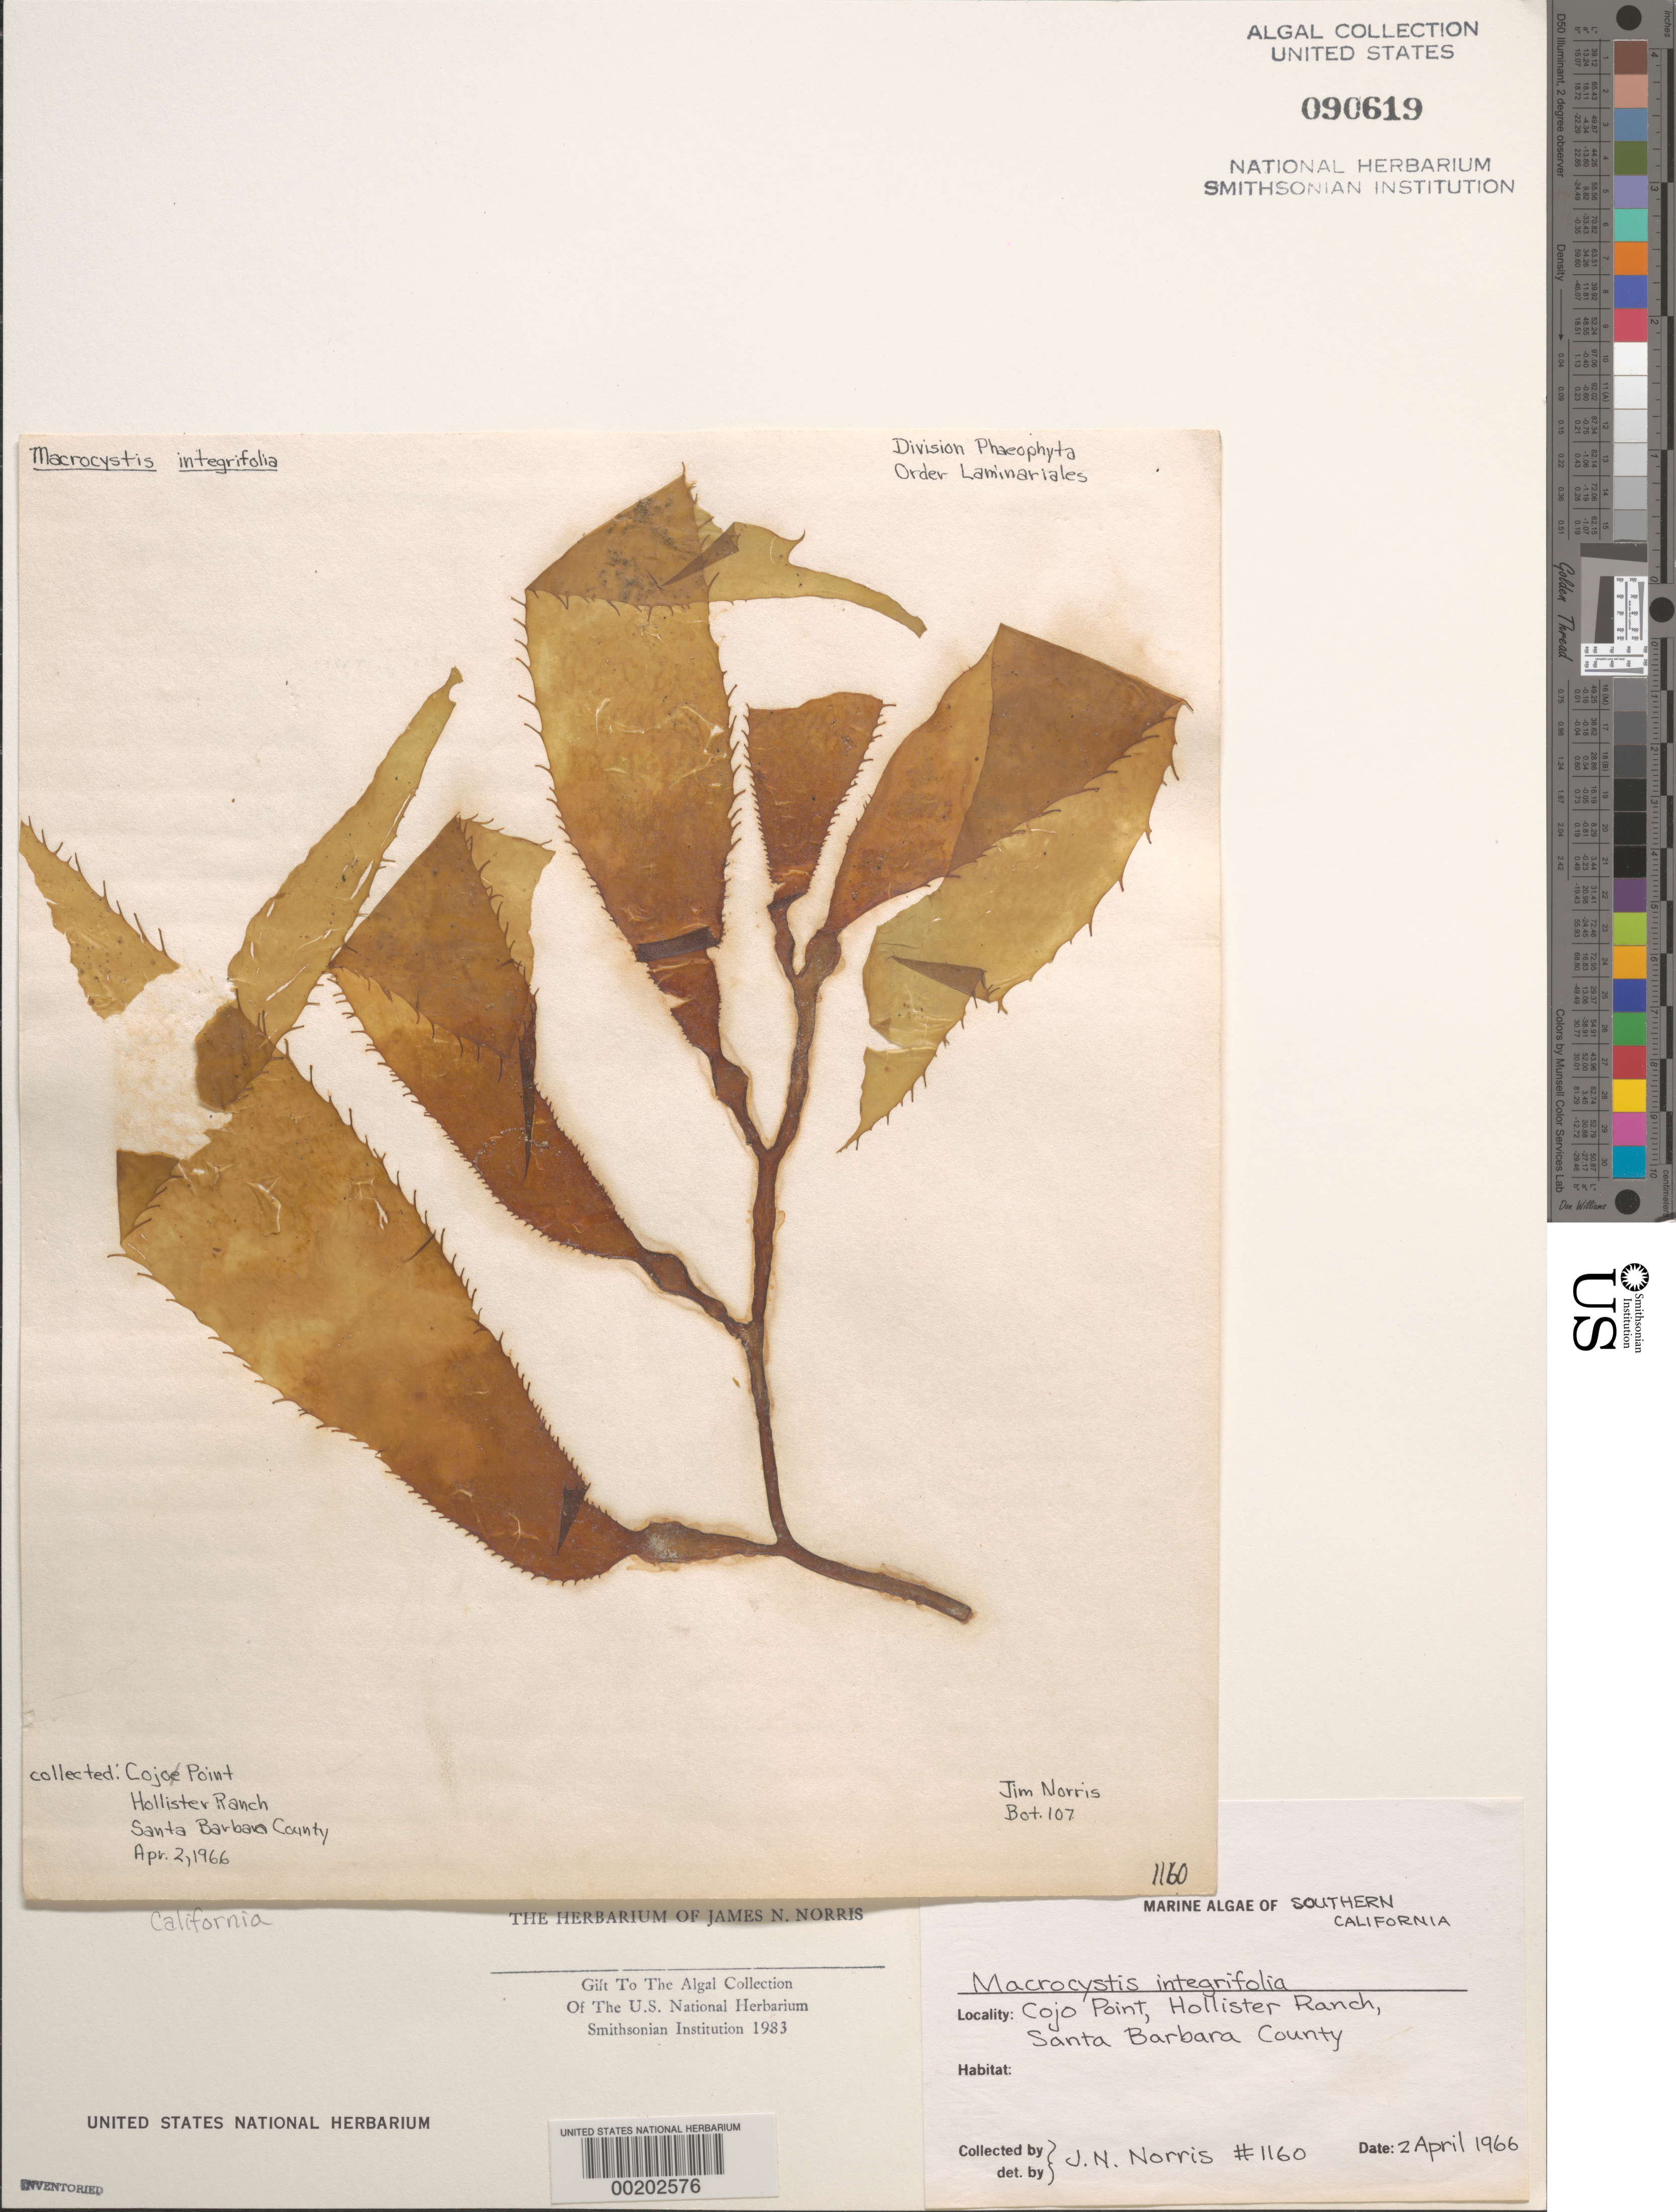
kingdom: Chromista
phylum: Ochrophyta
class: Phaeophyceae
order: Laminariales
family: Laminariaceae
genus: Macrocystis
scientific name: Macrocystis pyrifera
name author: (L.) C. Agardh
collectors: J. N. Norris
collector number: JN-1160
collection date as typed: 02 Apr 1966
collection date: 1966-04-02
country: United States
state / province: California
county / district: Santa Barbara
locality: Cojo Point, Hollister Ranch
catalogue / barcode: US 90619